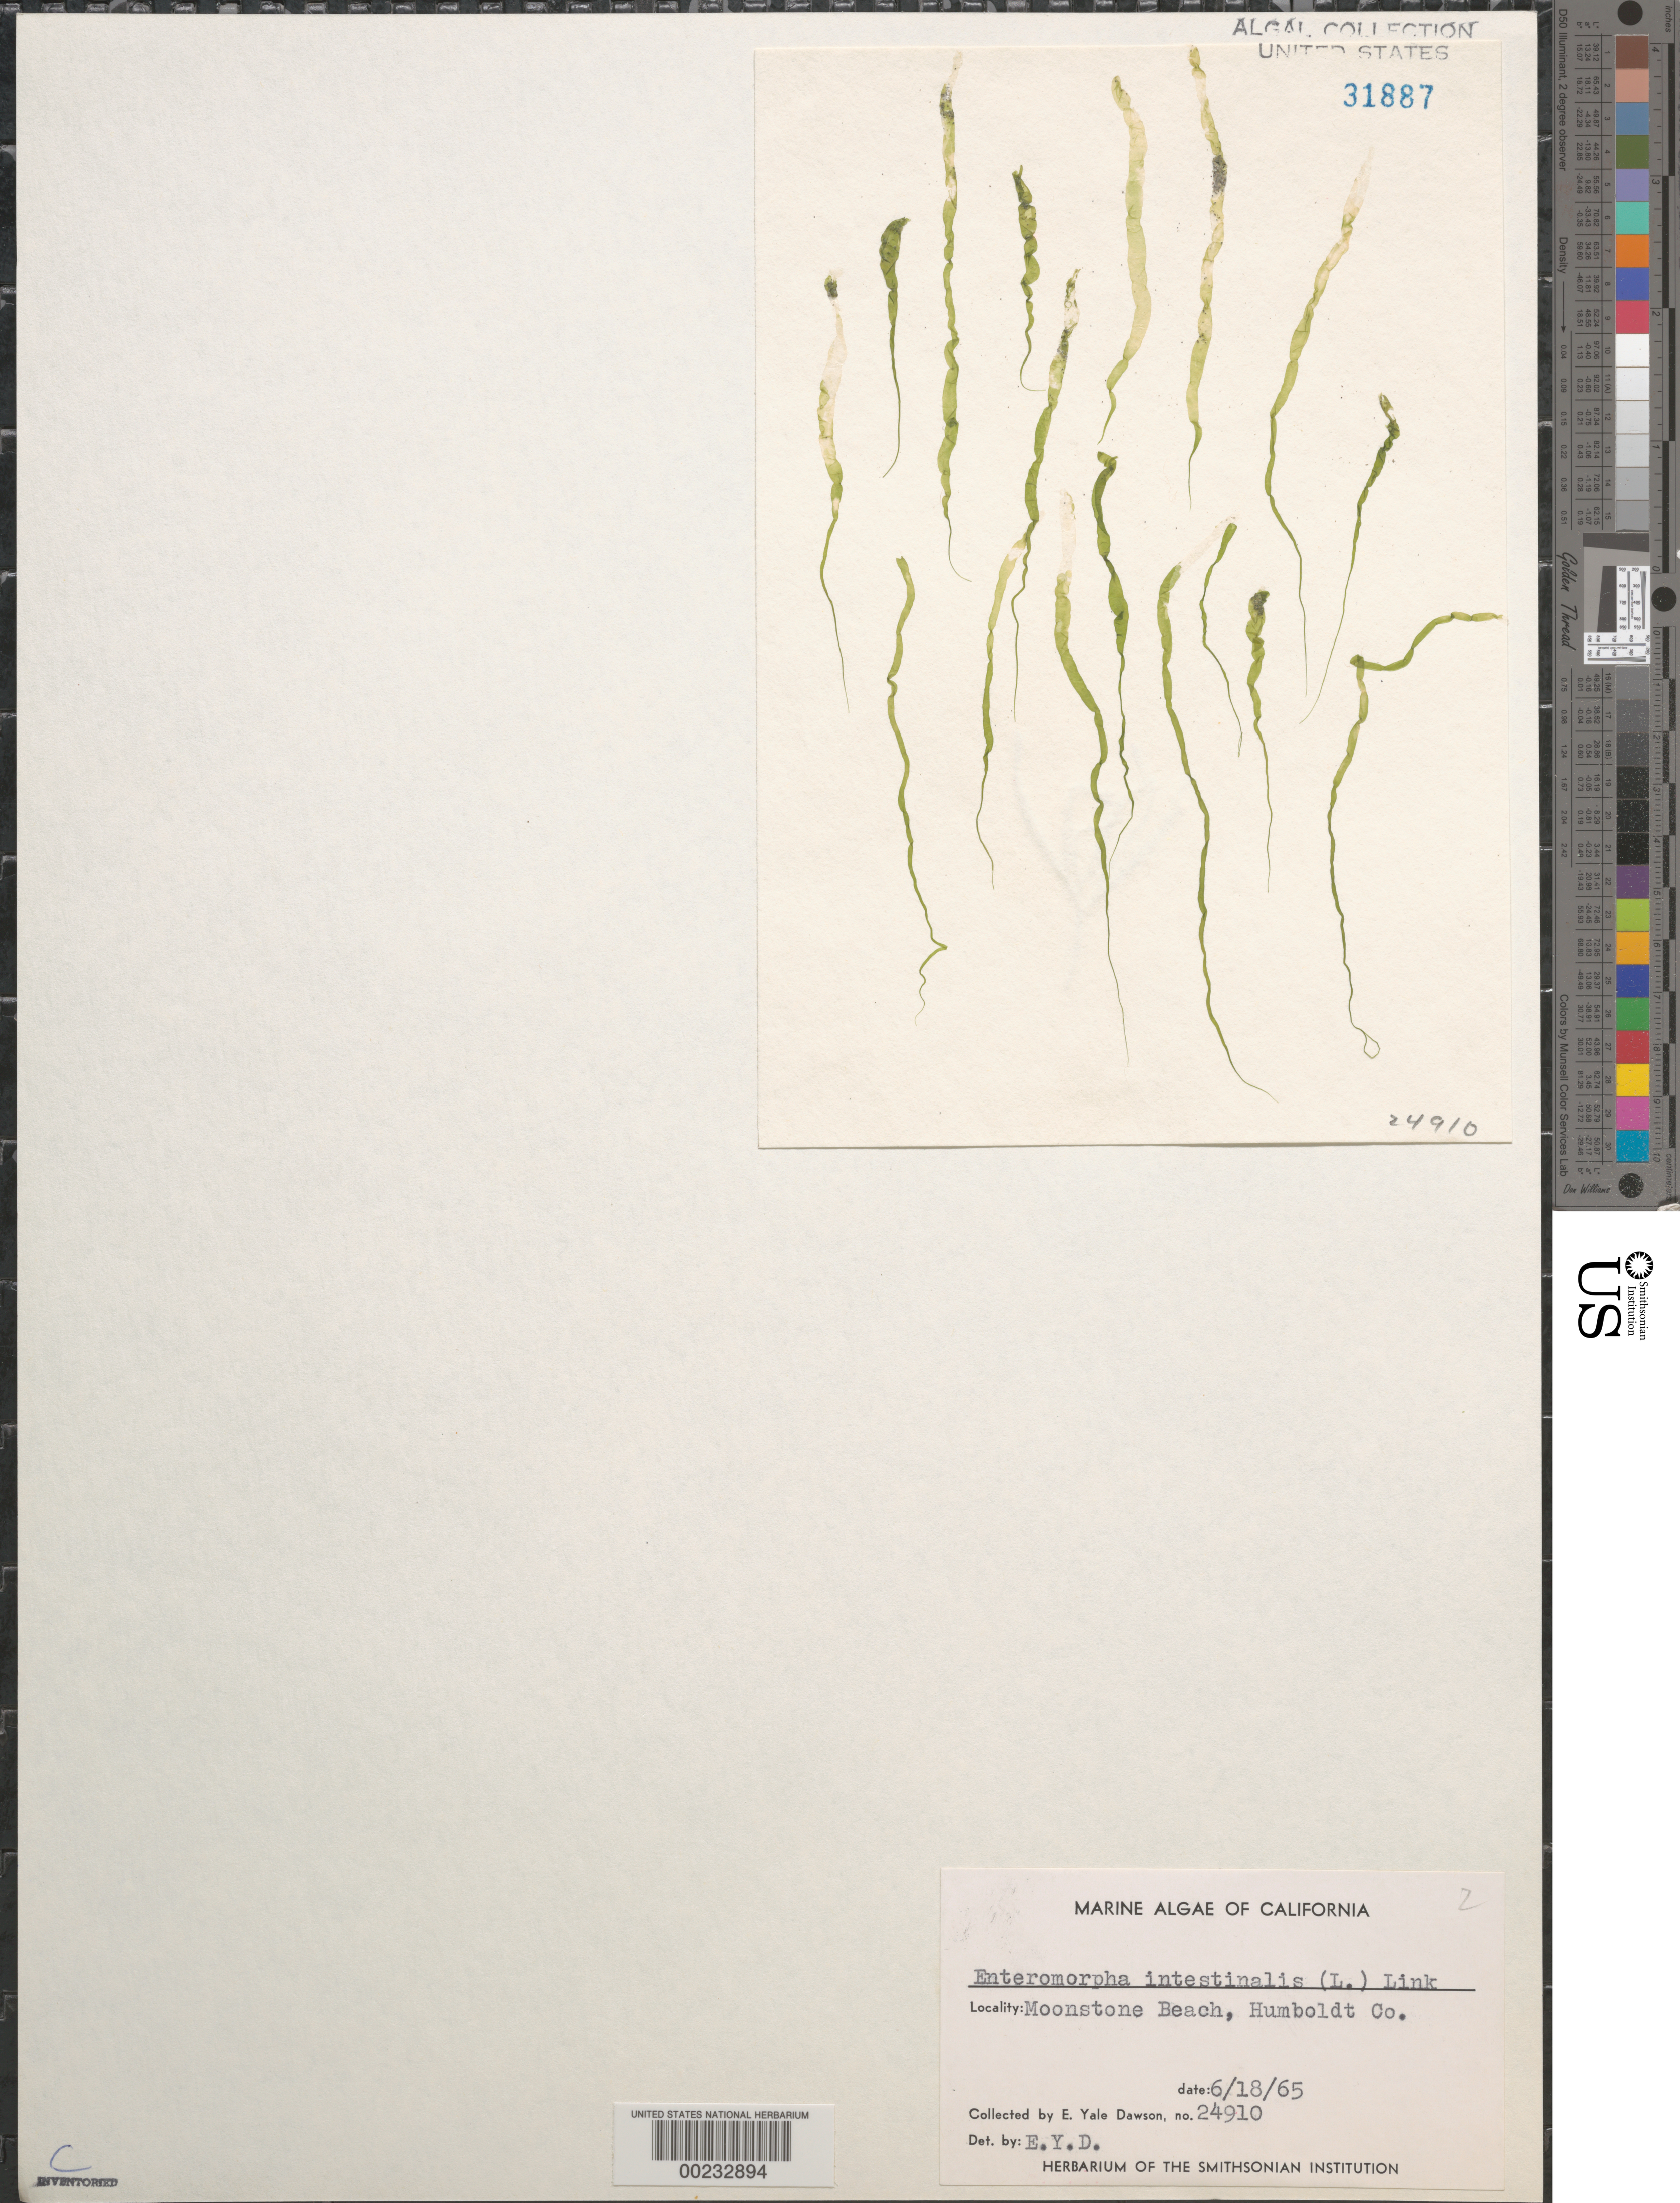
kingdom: Plantae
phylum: Chlorophyta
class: Ulvophyceae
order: Ulvales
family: Ulvaceae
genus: Ulva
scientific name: Ulva intestinalis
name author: L.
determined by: Algae name updating Project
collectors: E. Y. Dawson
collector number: EYD 24910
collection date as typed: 18 Jun 1965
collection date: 1965-06-18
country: United States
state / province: California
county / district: Humboldt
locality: Moonstone Beach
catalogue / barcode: US 31887